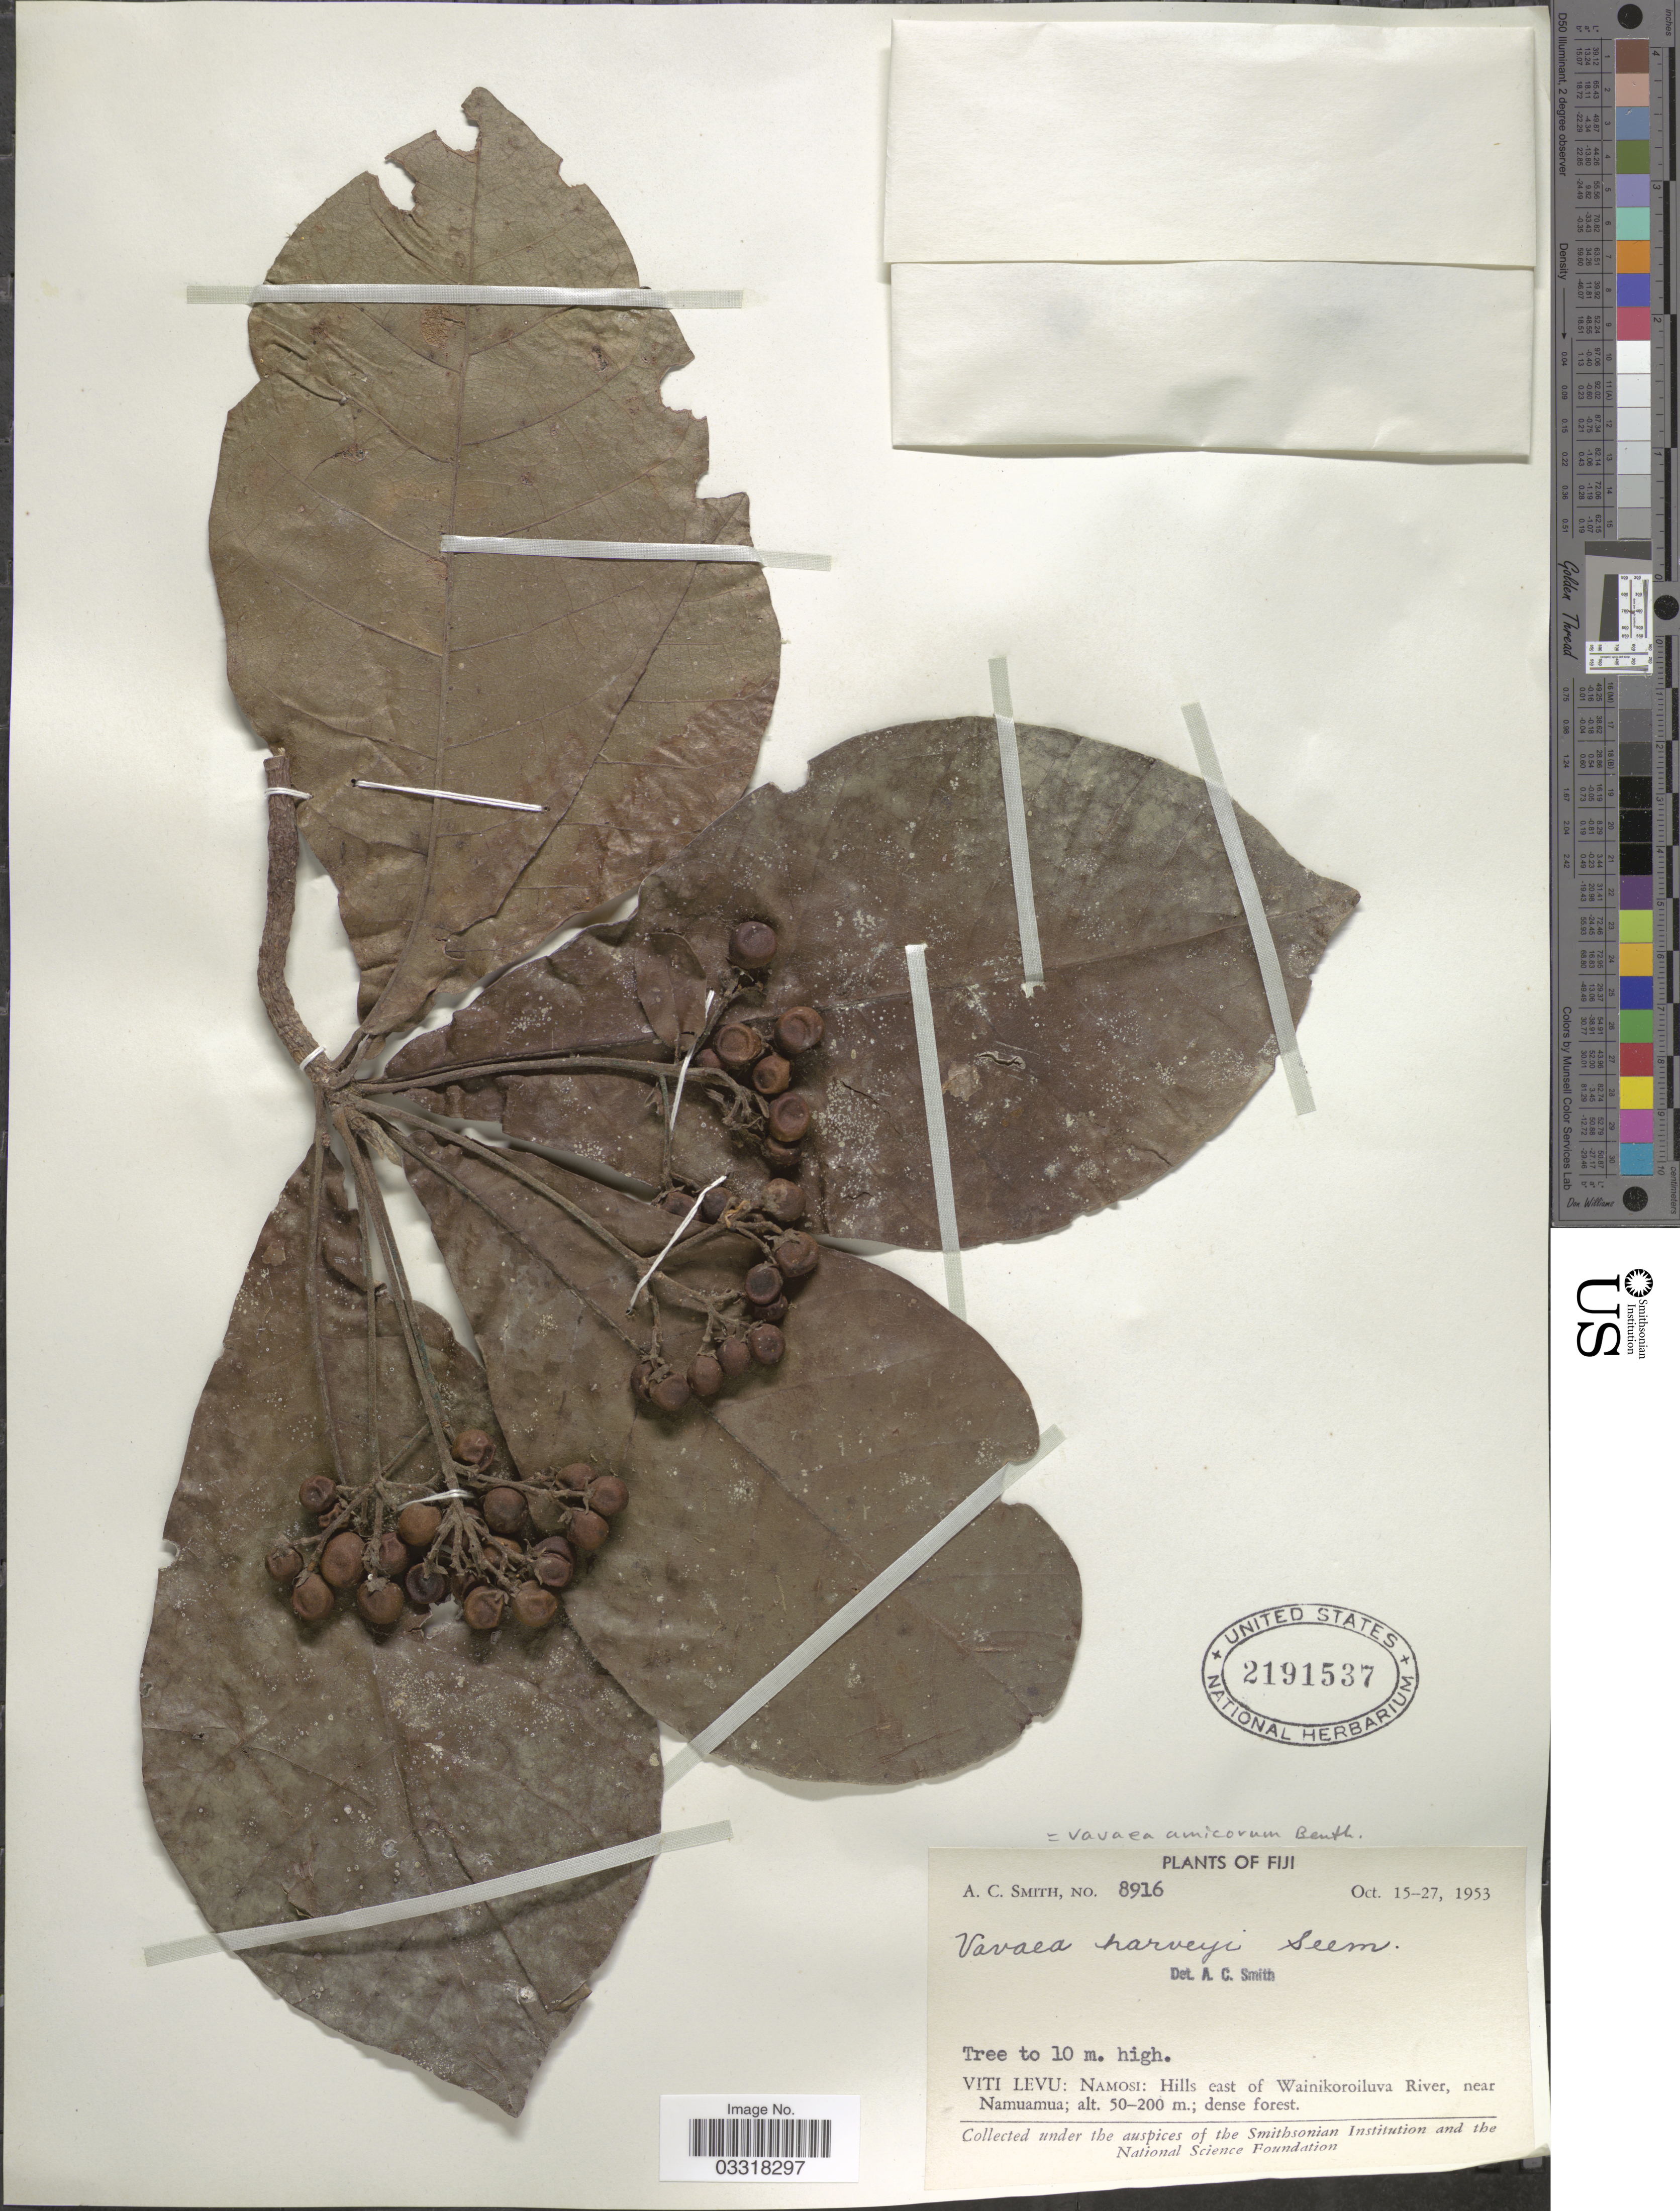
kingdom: Plantae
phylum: Tracheophyta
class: Magnoliopsida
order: Sapindales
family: Meliaceae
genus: Vavaea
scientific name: Vavaea amicorum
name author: Benth.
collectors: A. C. Smith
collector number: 8916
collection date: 1953-10-15/1953-10-27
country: Fiji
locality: Viti Levu: Namosi: Hills east of Wainikoroiluva River, near Namuamua.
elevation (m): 50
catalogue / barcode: US 2191537